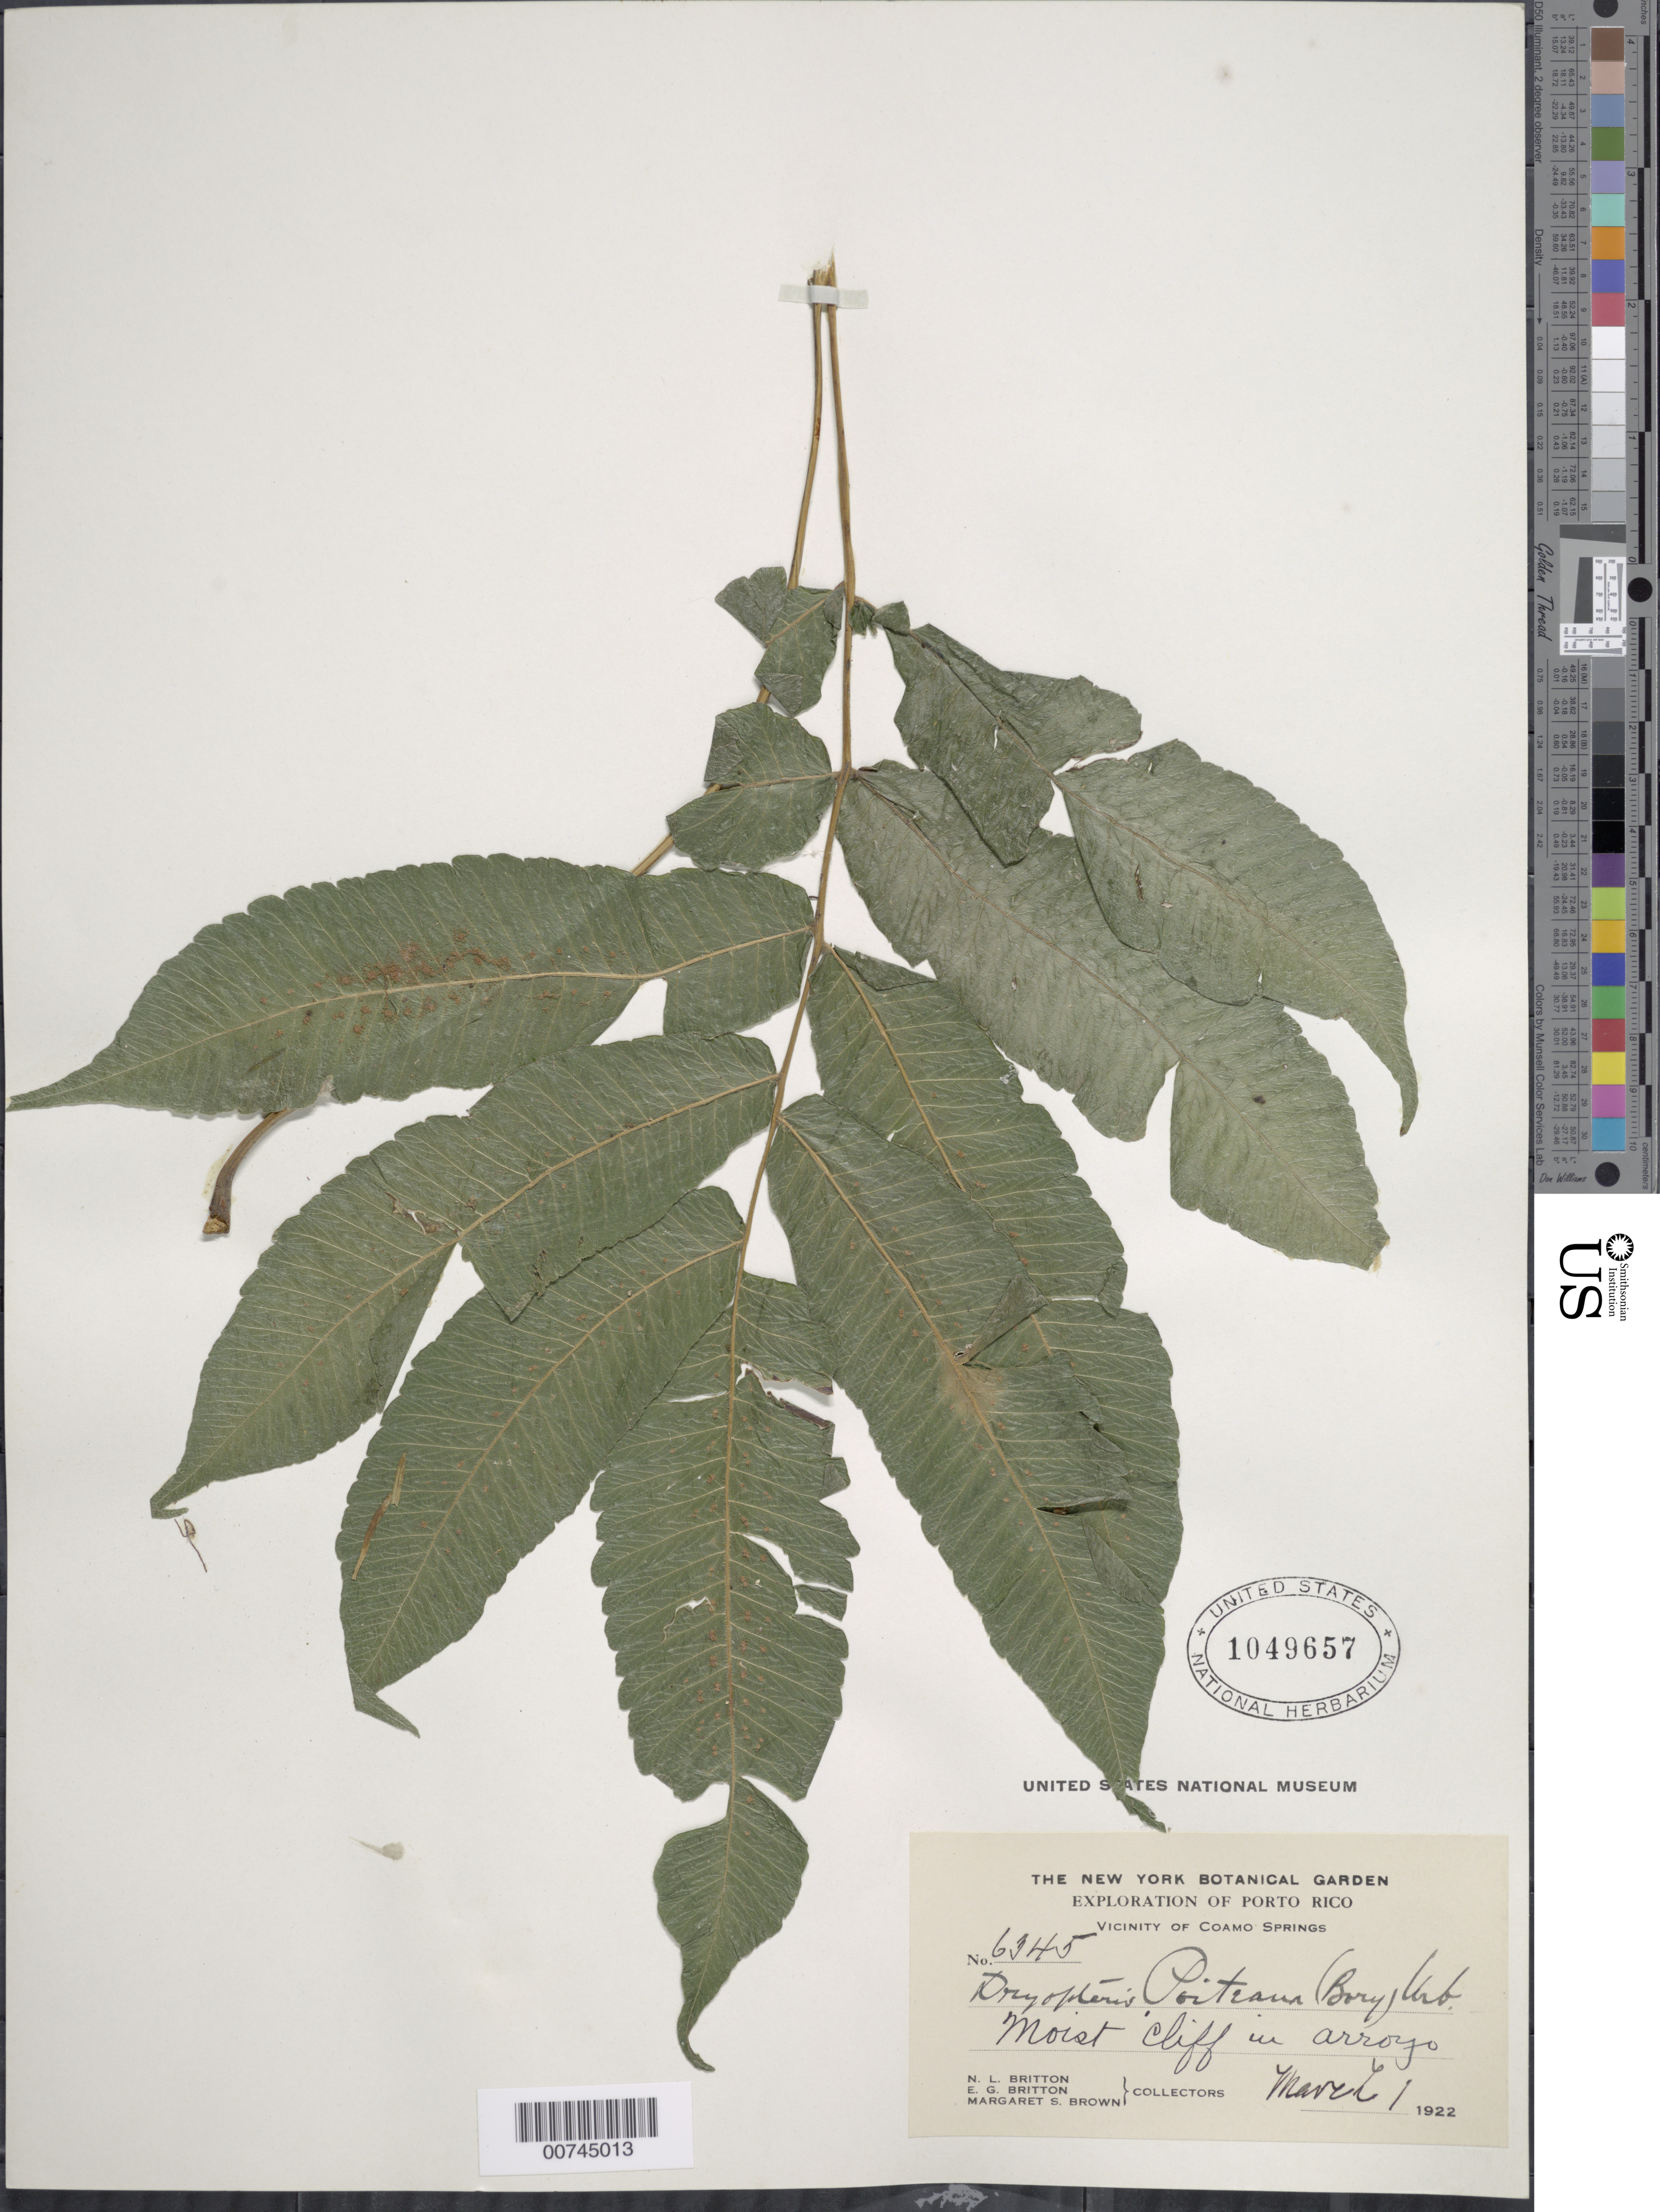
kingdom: Plantae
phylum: Tracheophyta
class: Polypodiopsida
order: Polypodiales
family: Thelypteridaceae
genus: Goniopteris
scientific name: Goniopteris poiteana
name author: (Bory) Ching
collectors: N. Britton, E. G. Britton & M. S. Brown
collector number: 6345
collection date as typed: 01 Mar 1922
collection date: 1922-03-01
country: Puerto Rico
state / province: Coamo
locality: Vicinity of Coamo Springs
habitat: Moist cliff in arroyo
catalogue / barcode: US 1049657